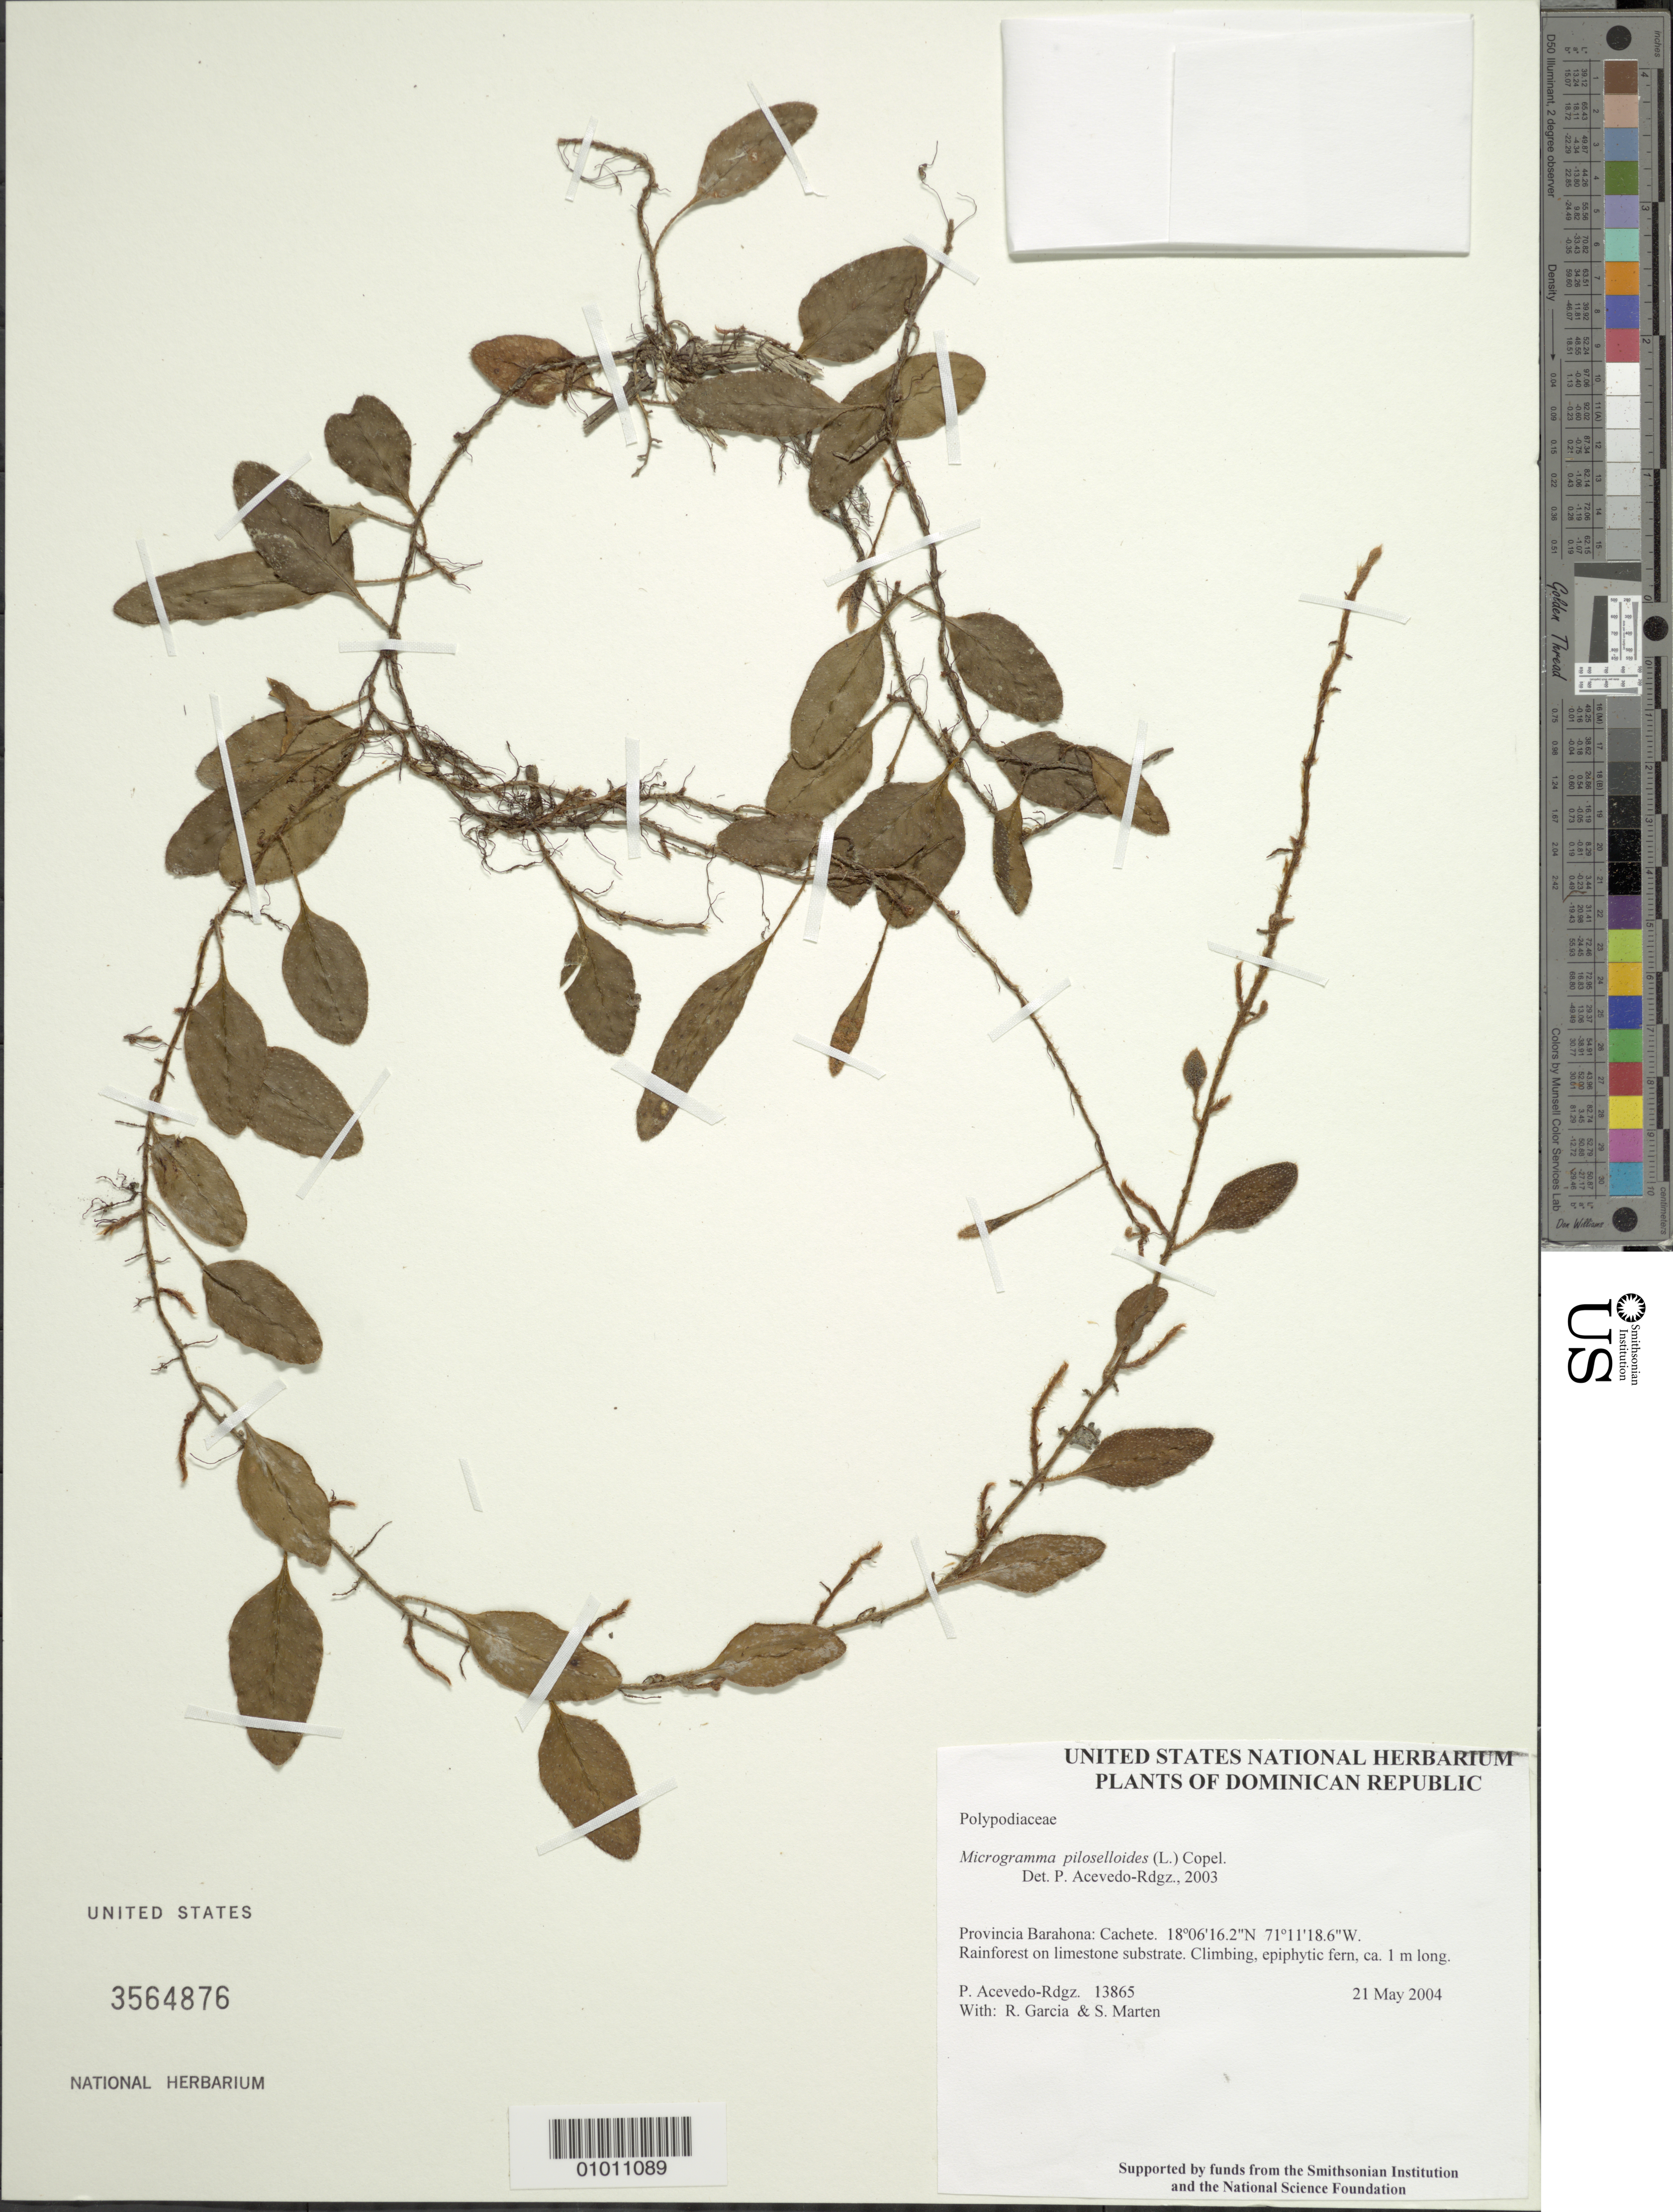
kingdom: Plantae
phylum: Tracheophyta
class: Polypodiopsida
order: Polypodiales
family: Polypodiaceae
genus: Microgramma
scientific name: Microgramma piloselloides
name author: (L.) Copel.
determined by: Acevedo-Rodríguez, P., (BOT), Smithsonian Institution - National Museum of Natural History (UNITED STATES)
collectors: P. Acevedo-Rodr., R. G. García & S. Marten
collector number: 13865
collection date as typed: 21 May 2004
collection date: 2004-05-21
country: Dominican Republic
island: Hispaniola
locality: Provincia Barahona: Cachete.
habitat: Rainforest on limestone substrate.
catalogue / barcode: US 3564876